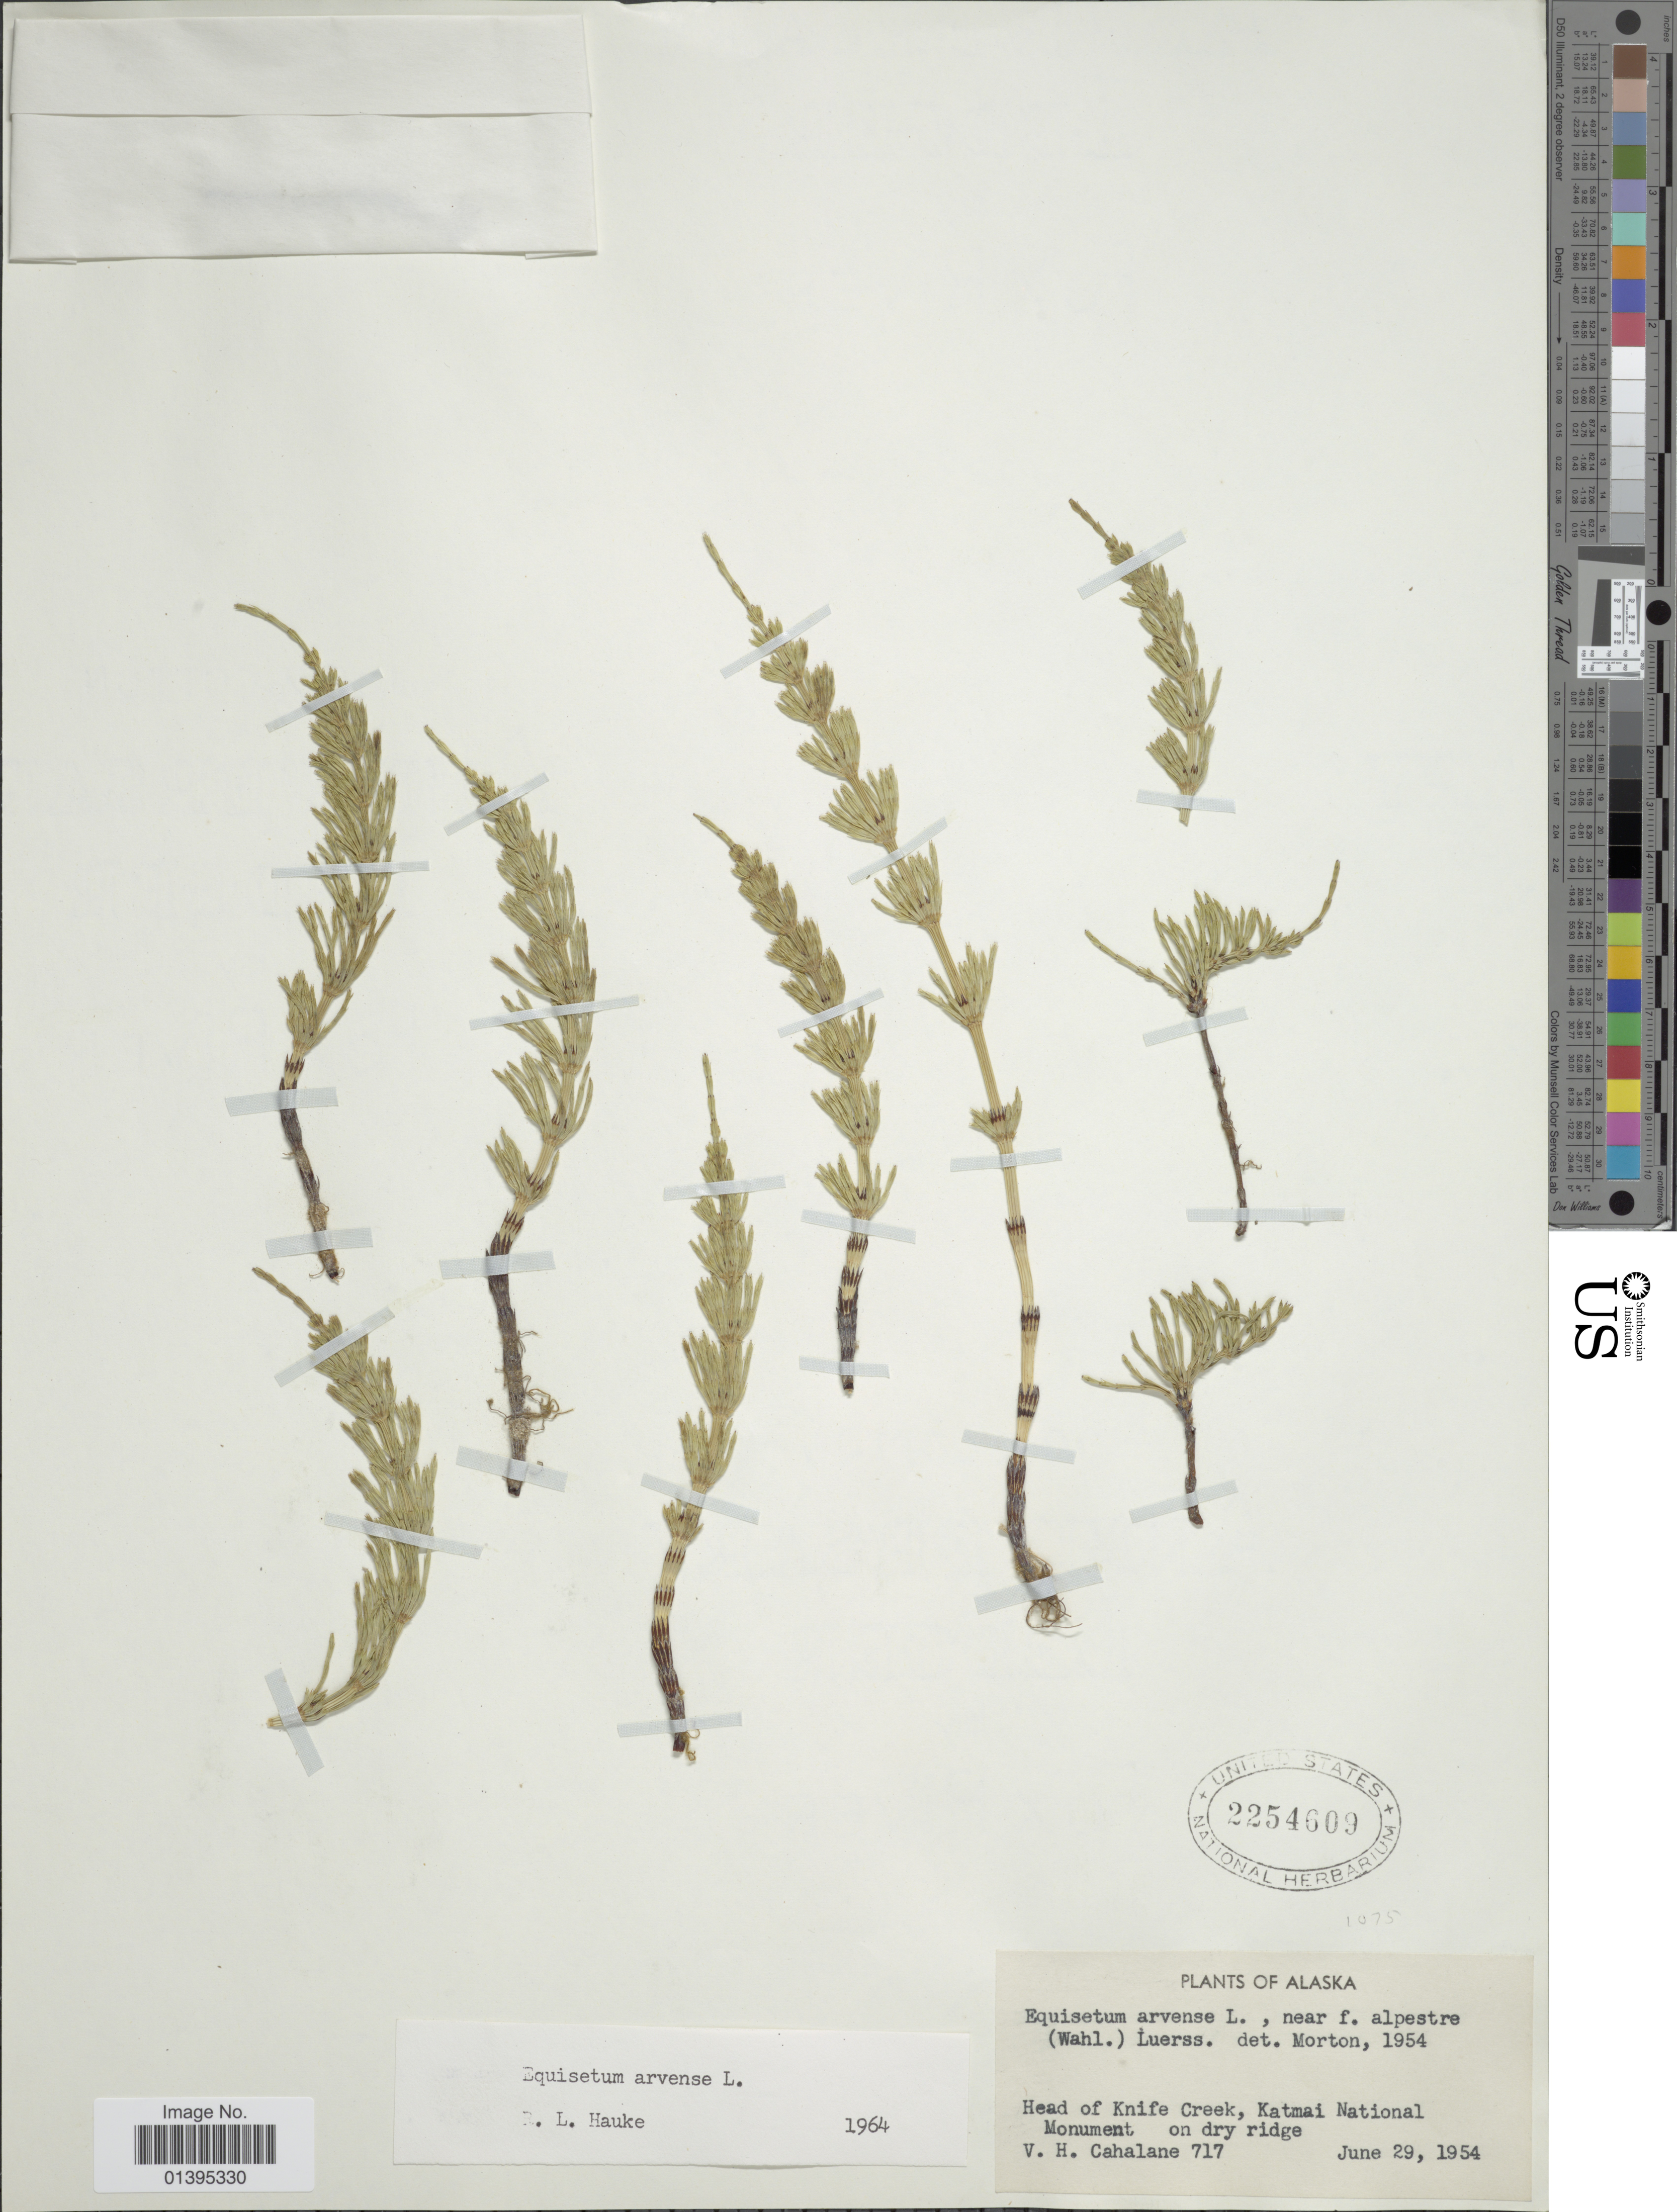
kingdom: Plantae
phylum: Tracheophyta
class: Polypodiopsida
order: Equisetales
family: Equisetaceae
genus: Equisetum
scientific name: Equisetum arvense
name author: L.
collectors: V. Cahalane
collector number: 717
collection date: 1954-06-29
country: United States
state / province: Alaska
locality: Head of Knife Creek, Katmai National Monument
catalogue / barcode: US 2254609